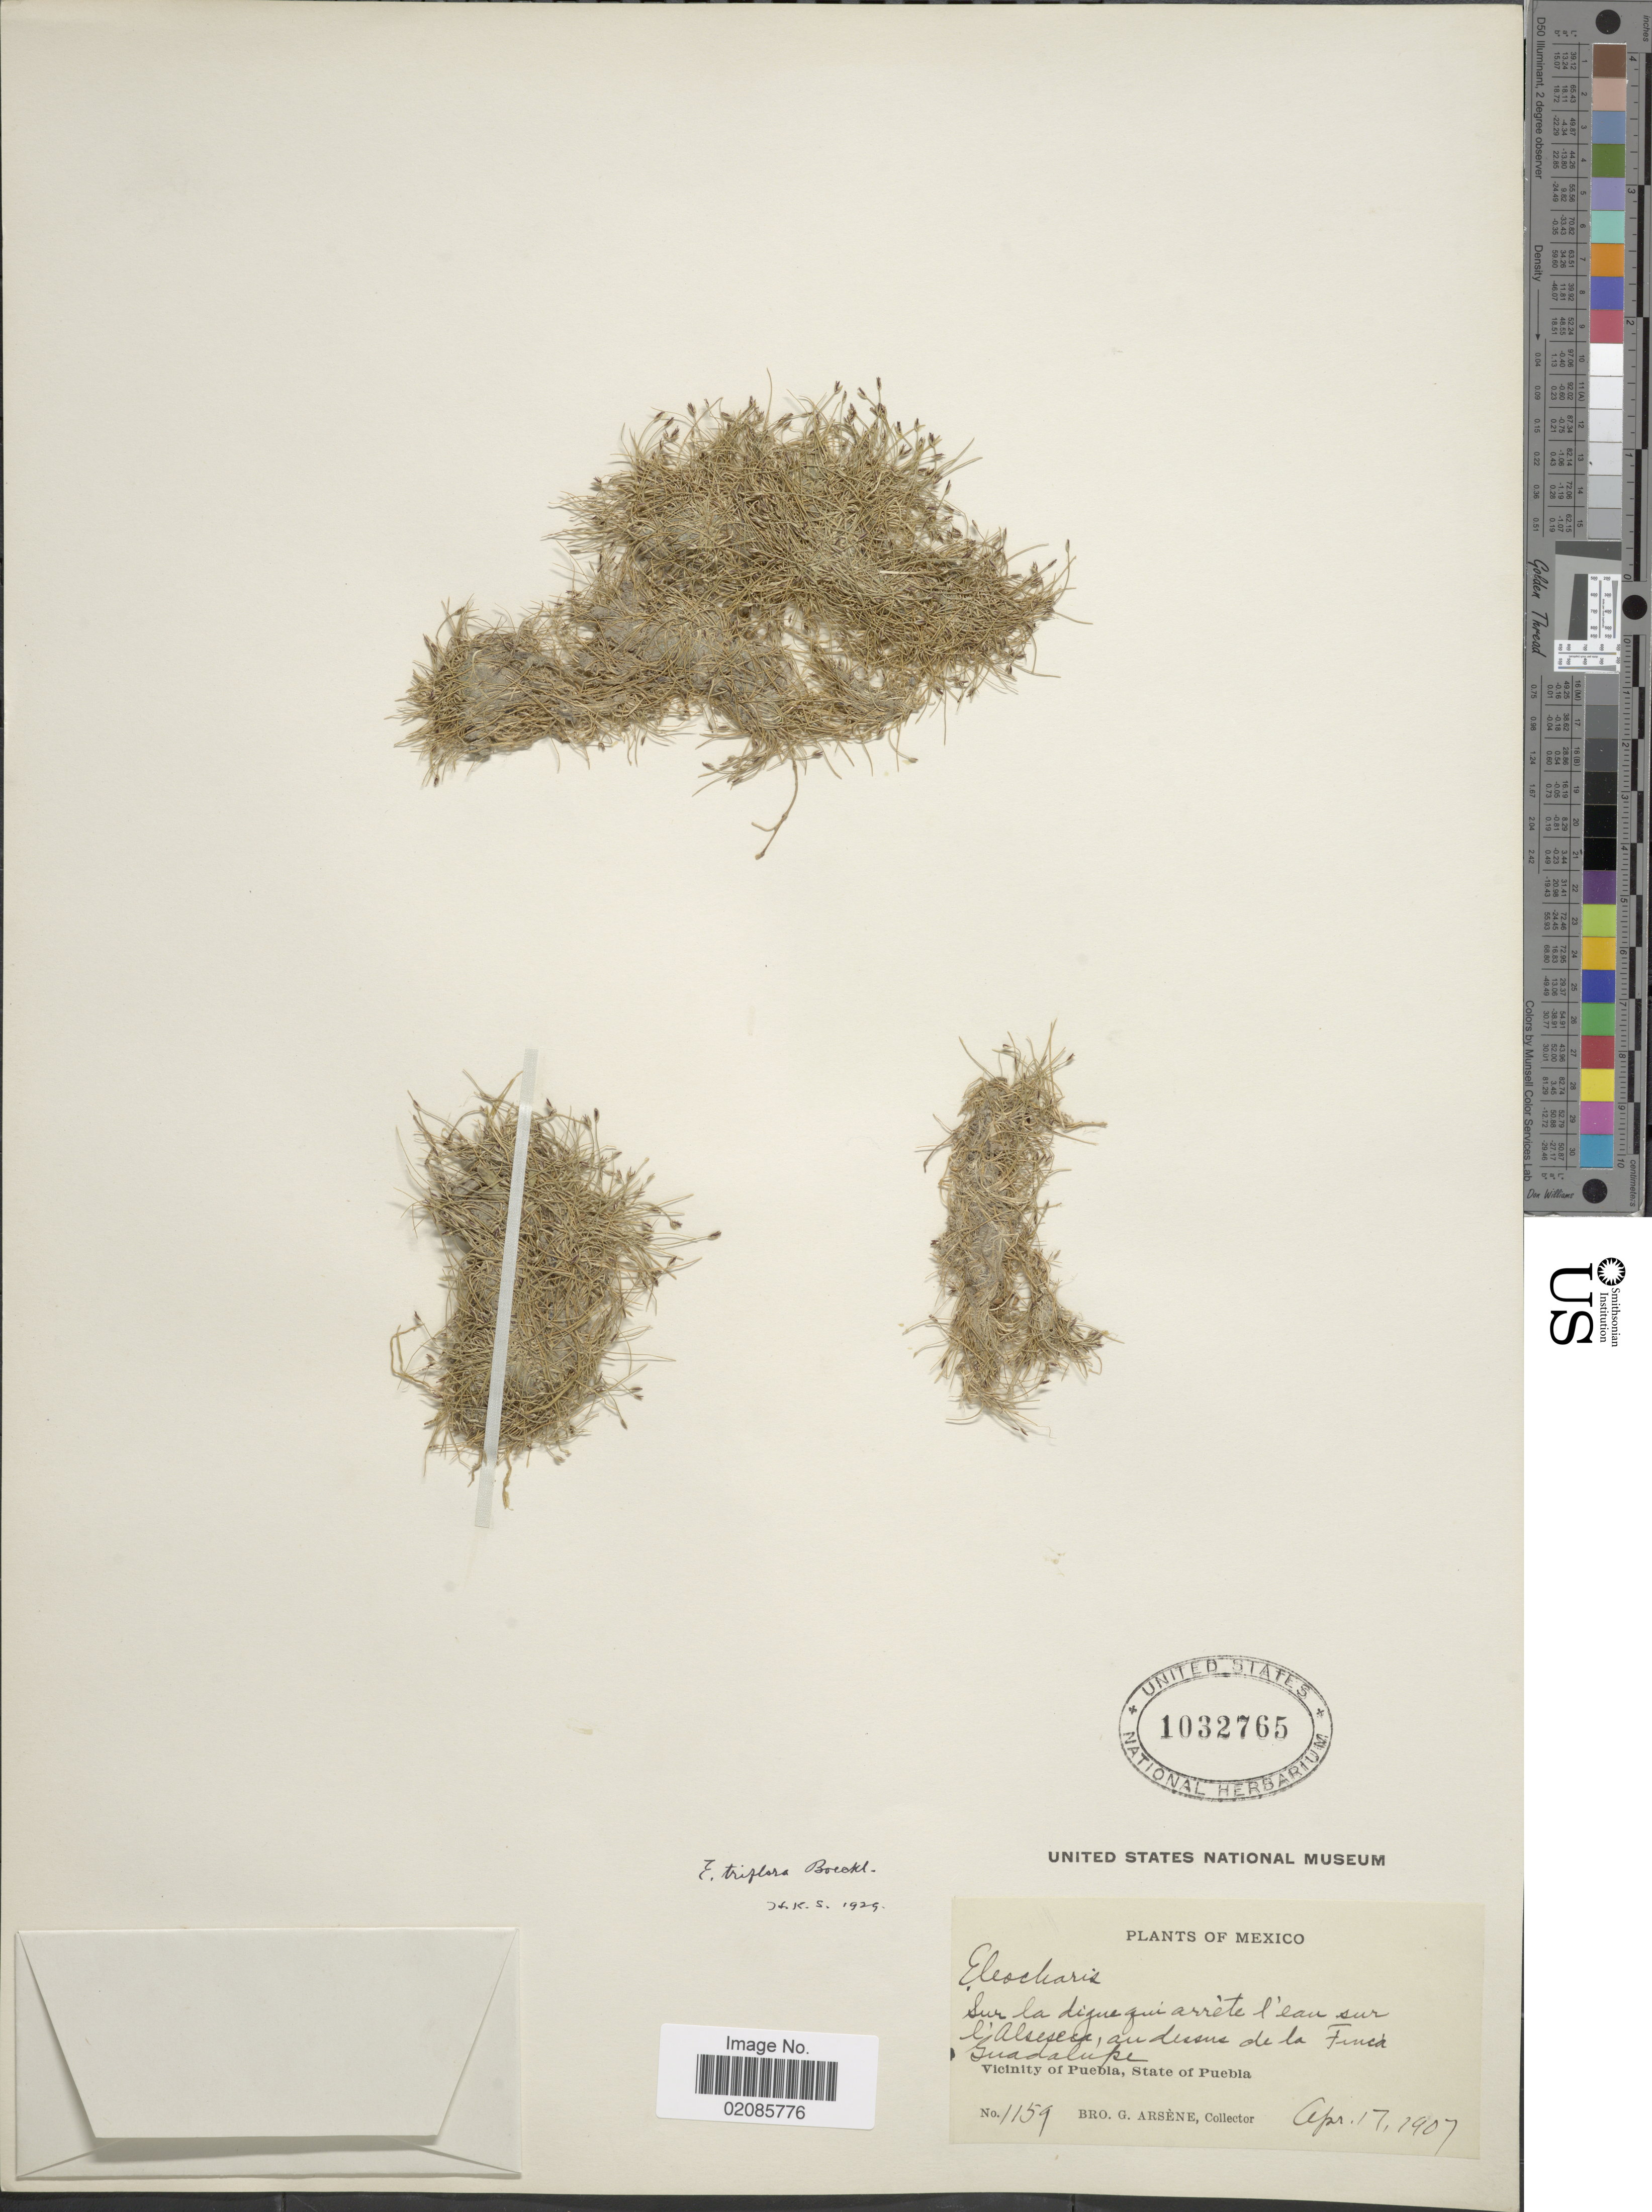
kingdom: Plantae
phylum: Tracheophyta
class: Liliopsida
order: Poales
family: Cyperaceae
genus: Eleocharis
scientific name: Eleocharis nervata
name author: Svenson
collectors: Bro. G. Arsène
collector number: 1159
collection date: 1907-04-17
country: Mexico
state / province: Puebla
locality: Sur la digue qui arrete l'eau sur l'Alseseca, au dessus de la Finca Guadalupe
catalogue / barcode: US 1032765